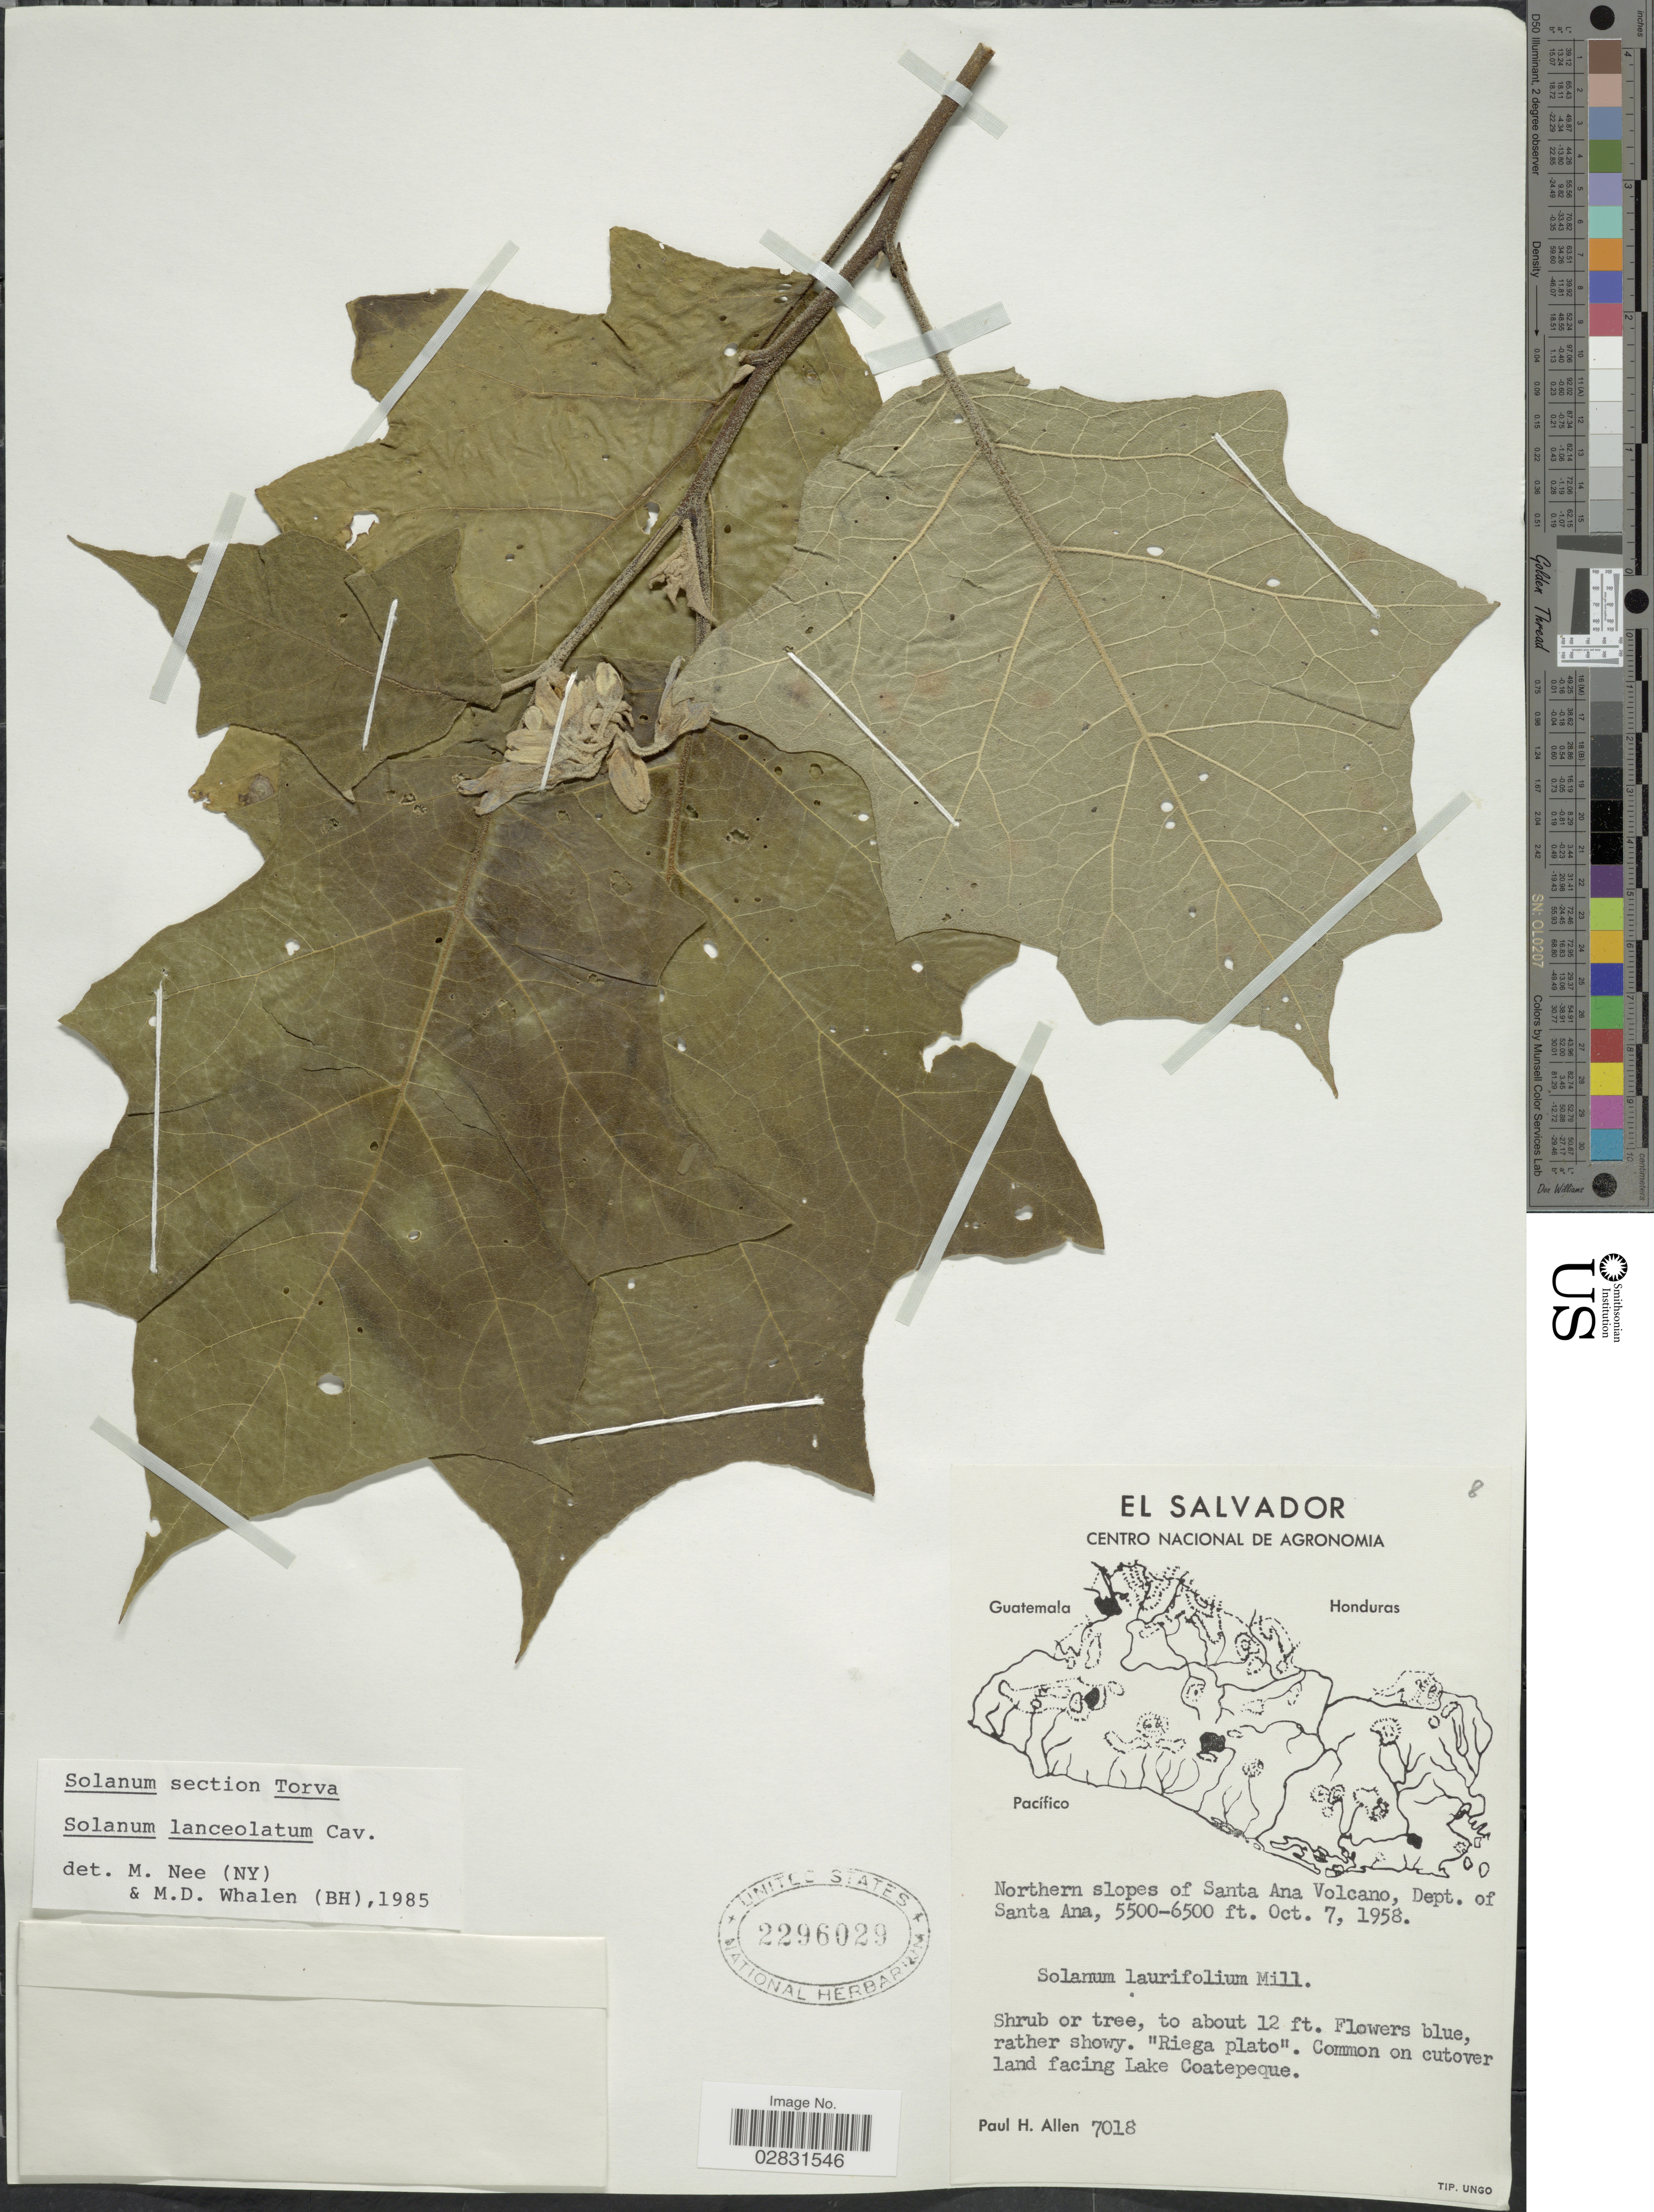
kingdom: Plantae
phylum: Tracheophyta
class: Magnoliopsida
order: Solanales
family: Solanaceae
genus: Solanum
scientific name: Solanum lanceolatum Berthault, nom. illeg.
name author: Berthault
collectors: P. H. Allen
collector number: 7018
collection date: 1958-10-07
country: El Salvador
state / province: Santa Ana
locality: Northern slopes of Santa Ana Volcano, Dept. of Santa Ana. Common on cutover land facing Lake Coatepeque.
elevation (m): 1676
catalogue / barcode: US 2296029